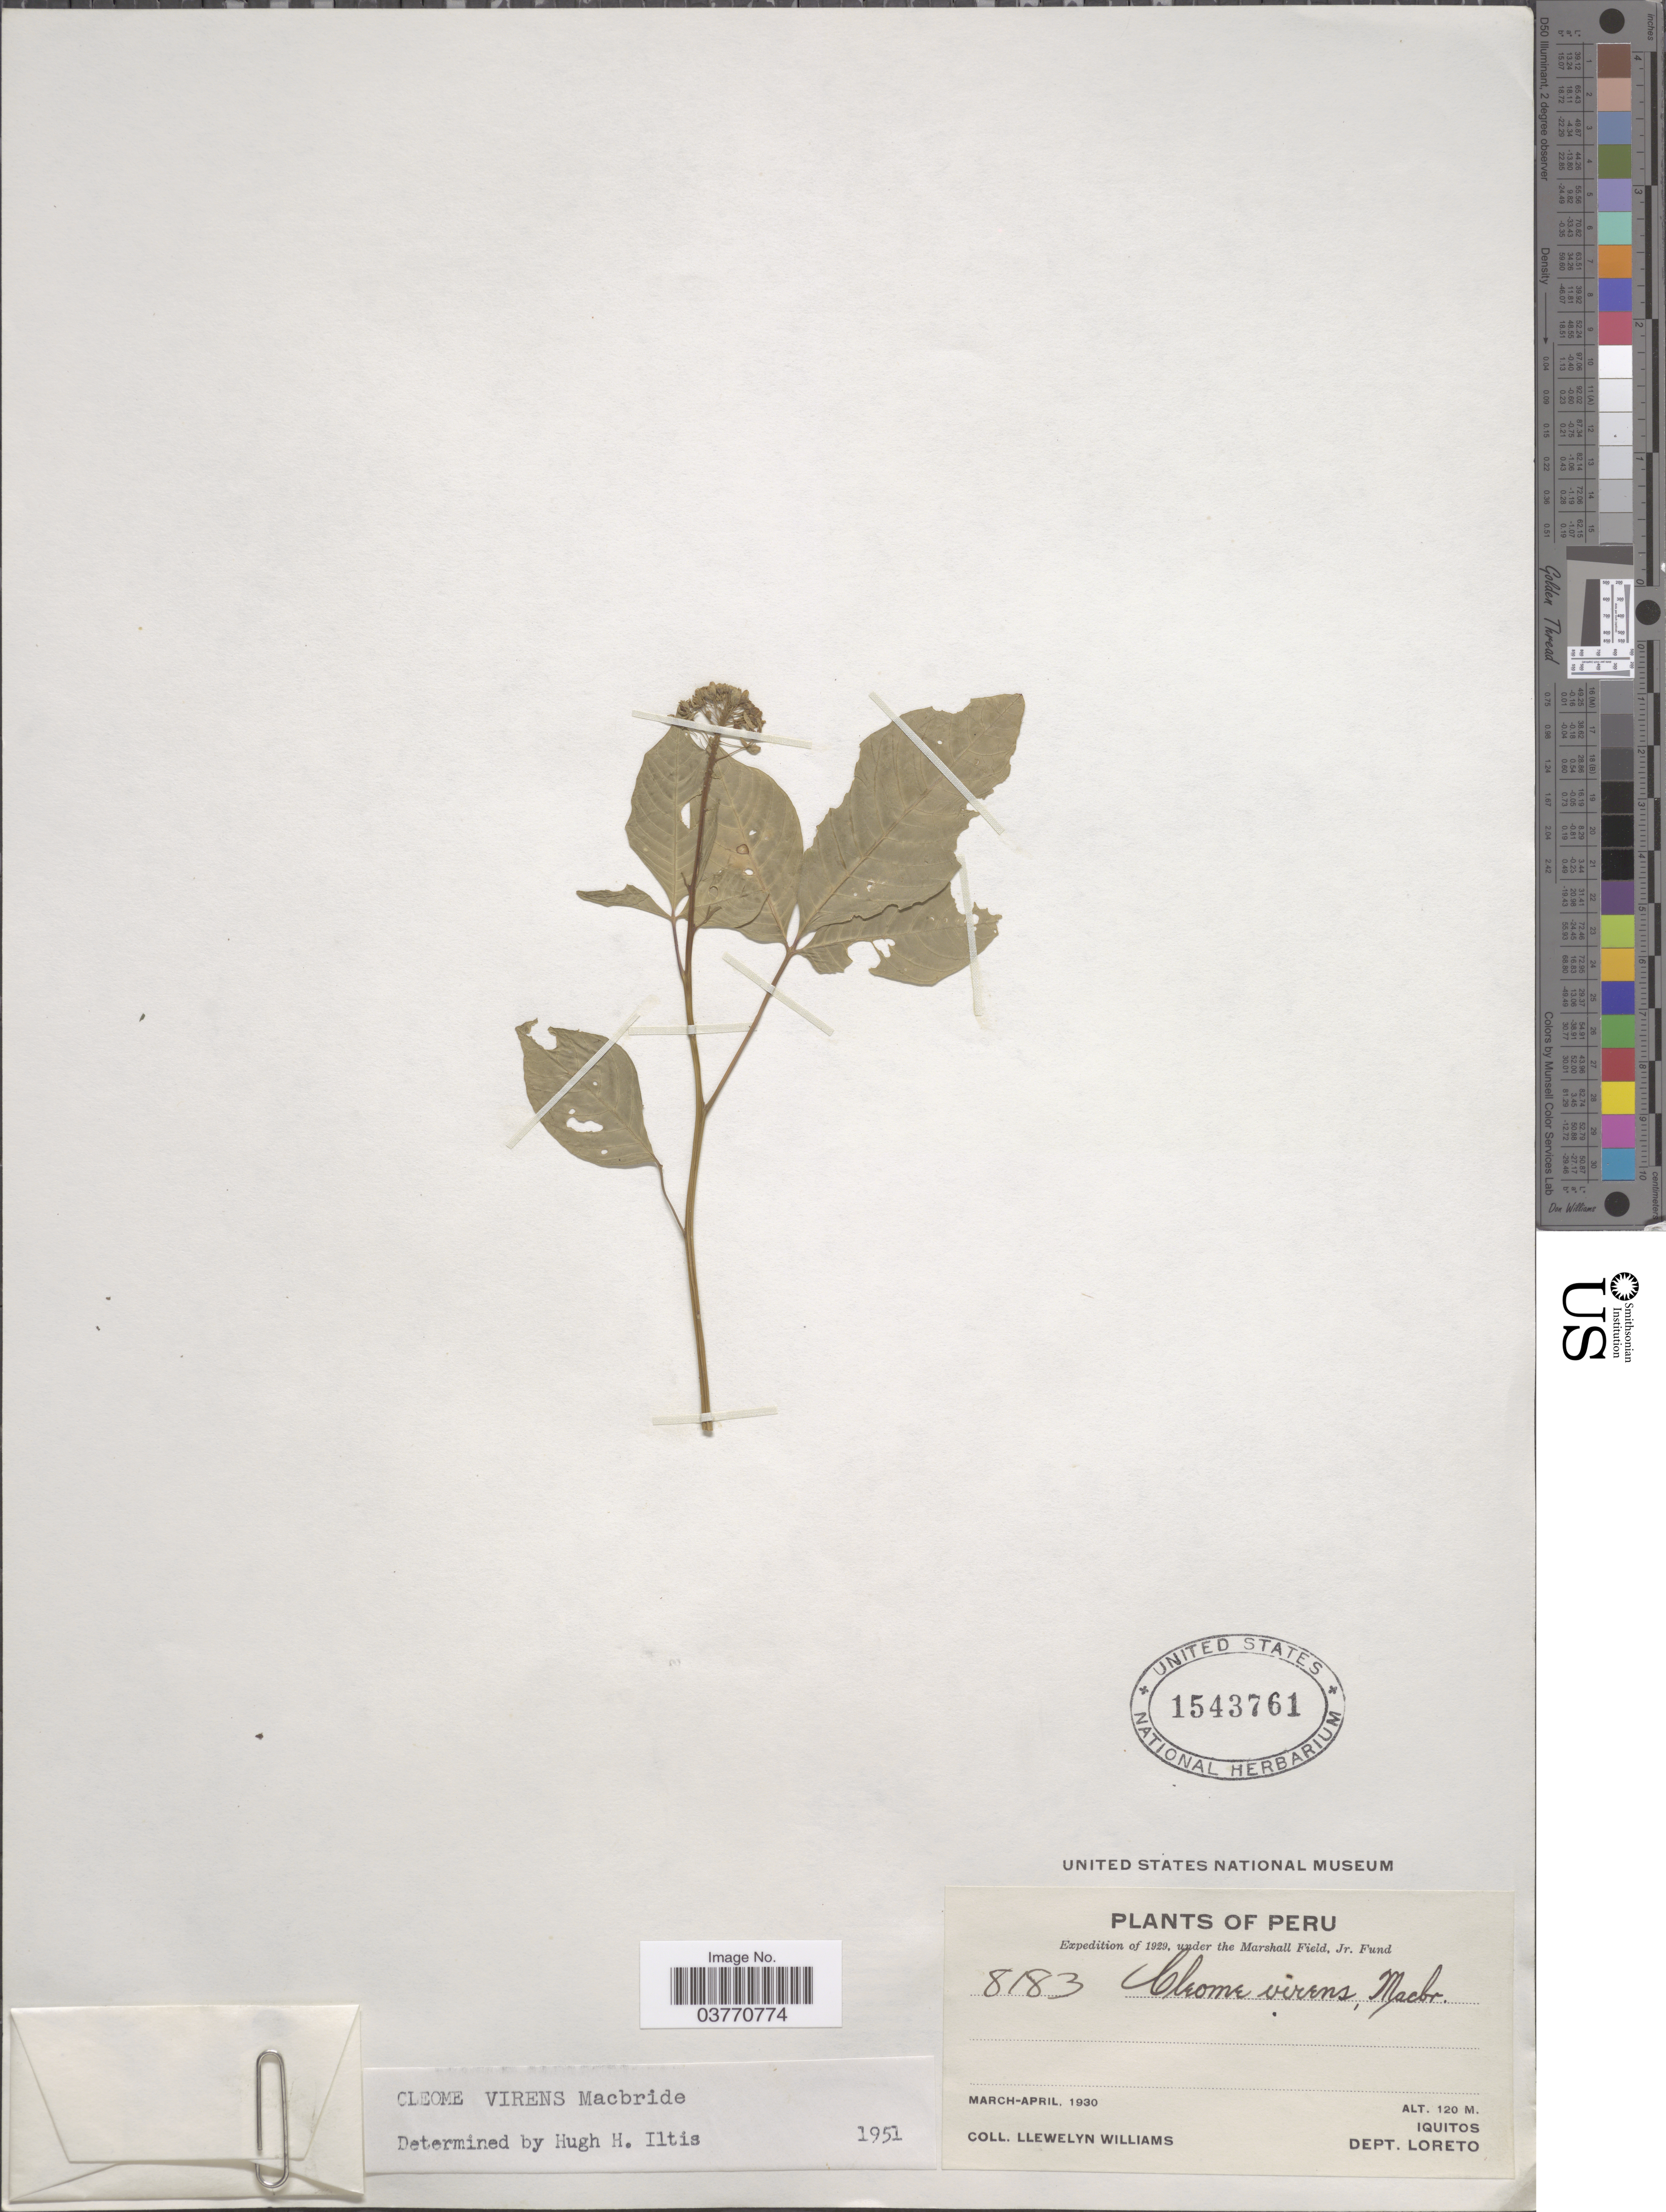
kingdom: Plantae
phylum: Tracheophyta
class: Magnoliopsida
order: Brassicales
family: Cleomaceae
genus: Tarenaya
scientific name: Tarenaya virens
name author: (J.F. Macbr.) Soares Neto & Roalson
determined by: Strong, M. T., (US), Smithsonian Institution - National Museum of Natural History (UNITED STATES)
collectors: Ll. Williams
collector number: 8183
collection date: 1930-03/1930-04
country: Peru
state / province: Loreto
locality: Iquitos. Dept. Loreto.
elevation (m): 120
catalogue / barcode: US 1543761